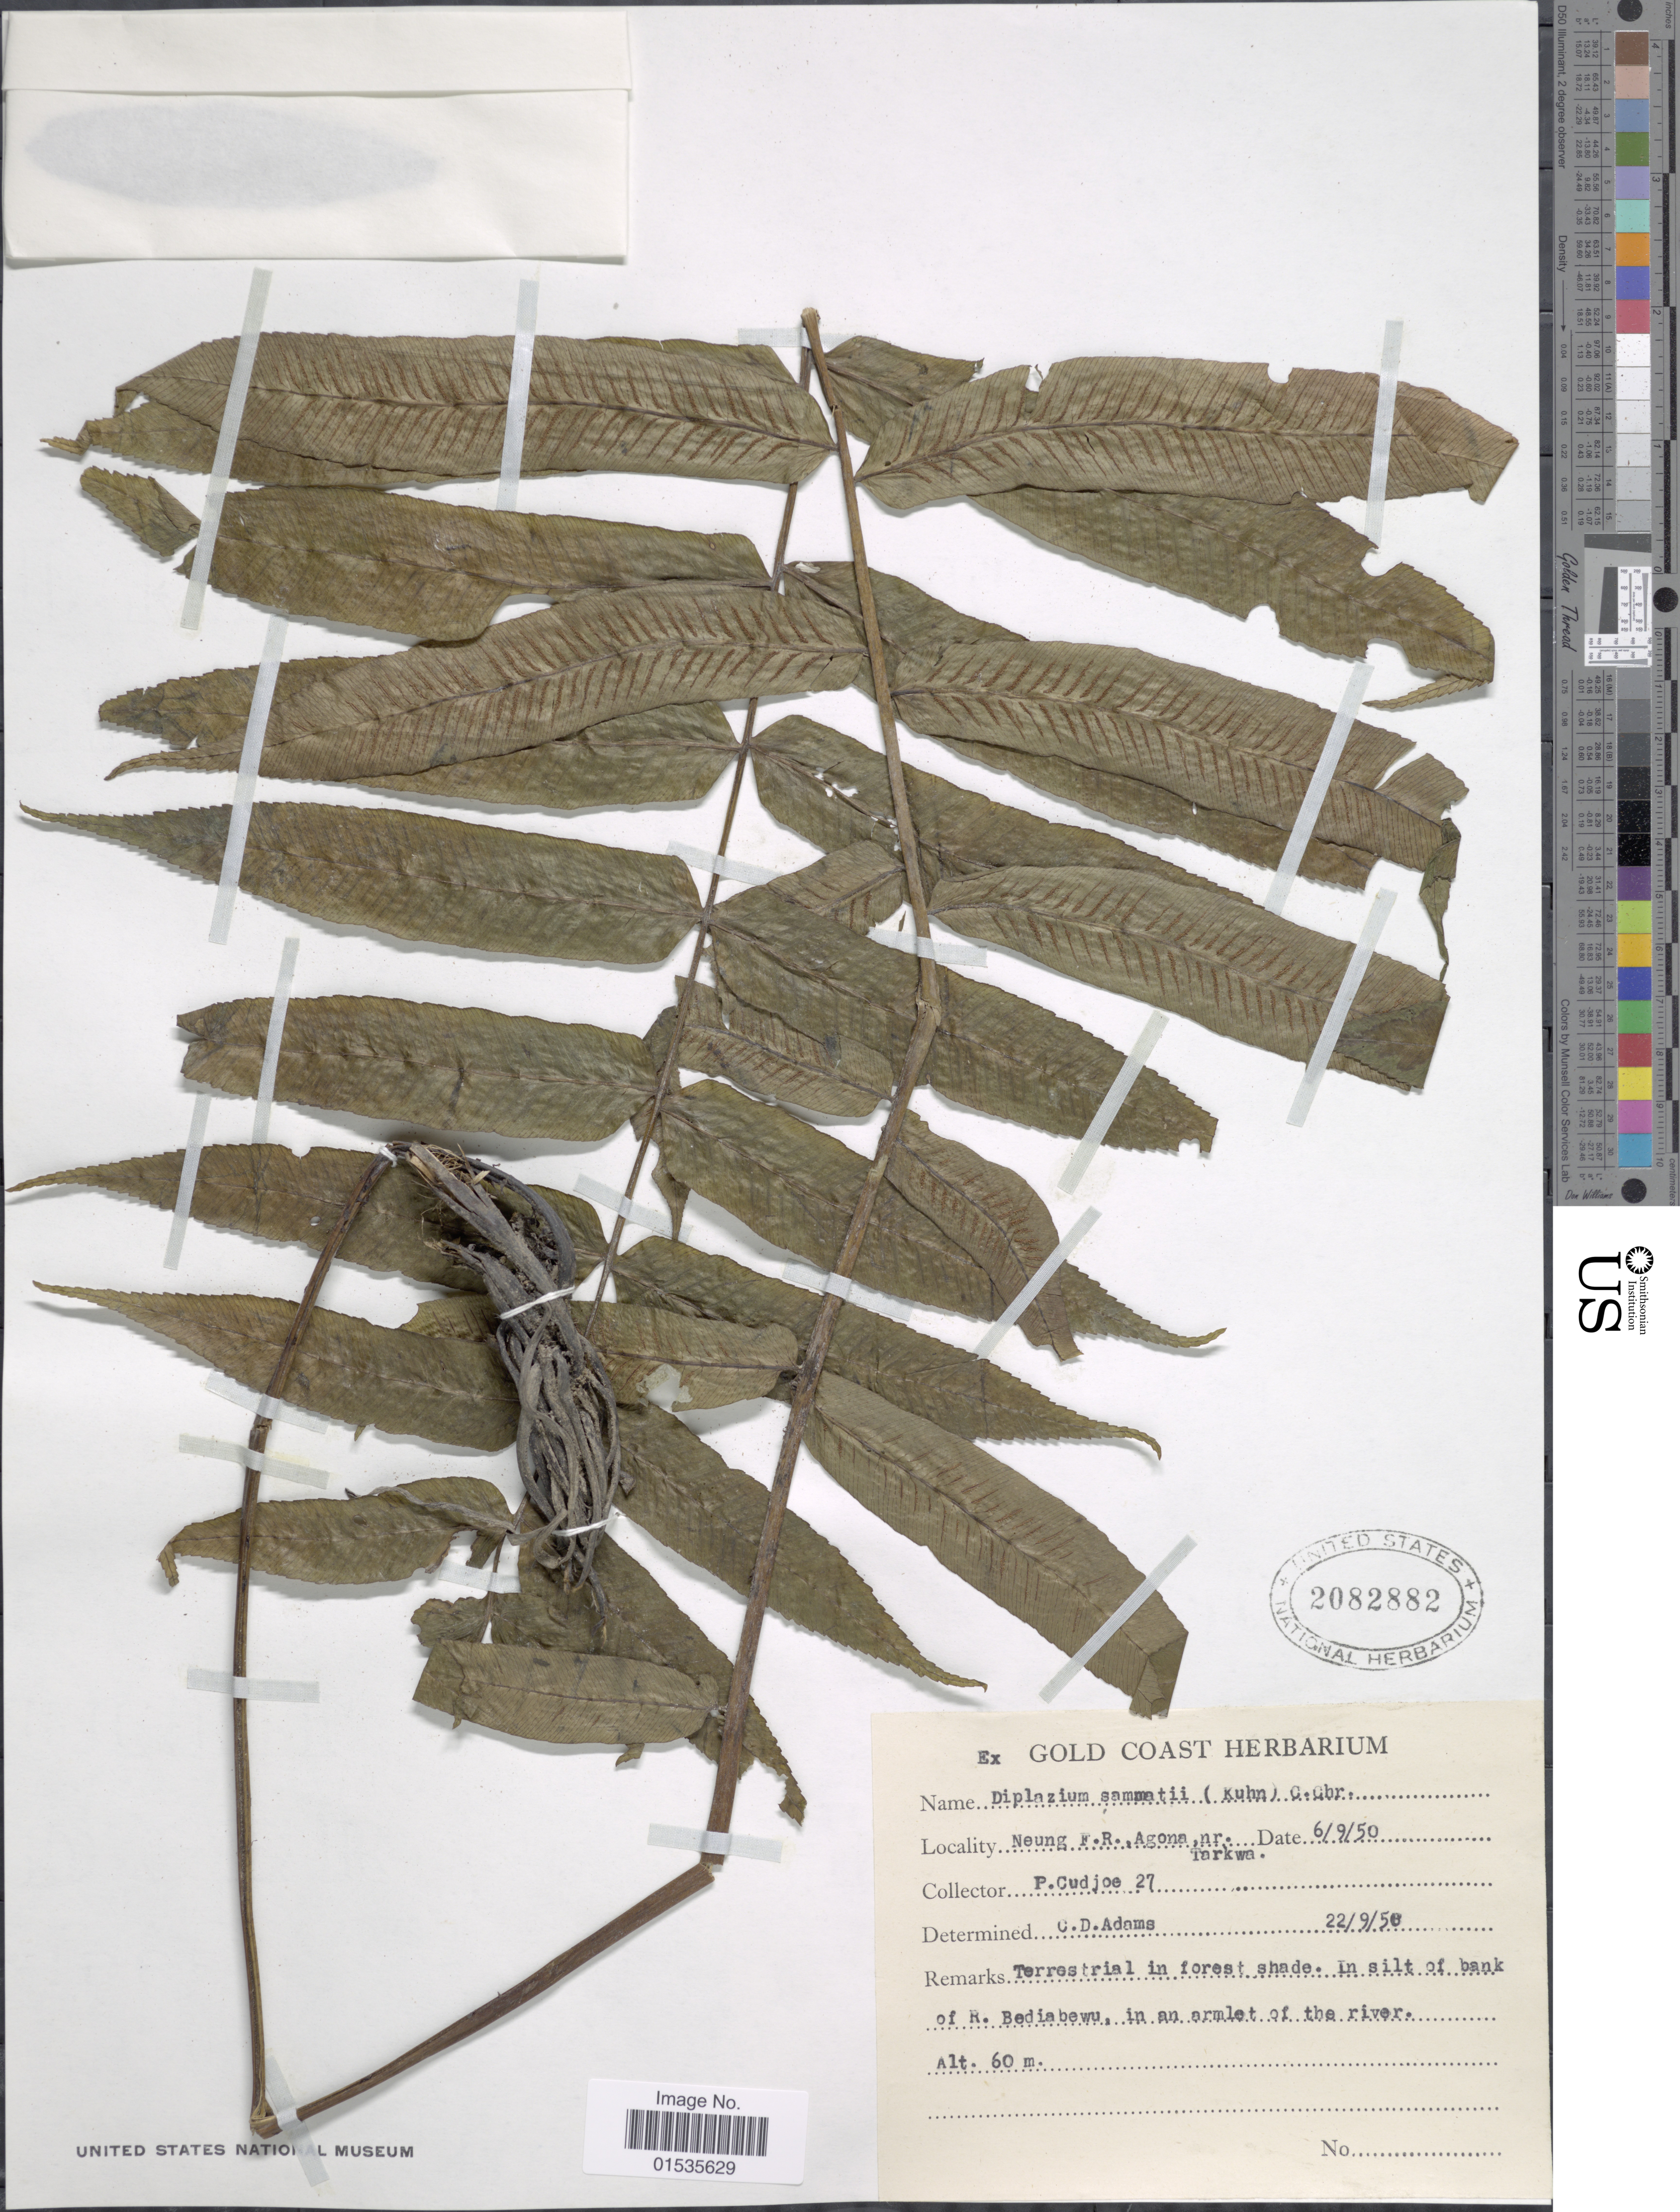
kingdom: Plantae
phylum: Tracheophyta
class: Polypodiopsida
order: Polypodiales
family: Athyriaceae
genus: Diplazium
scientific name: Diplazium sammatii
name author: (Kuhn) C. Chr.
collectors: P. Cudjoe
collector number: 27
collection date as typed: Transcribed d/m/y: 6/9/50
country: Ghana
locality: Neung F.R., Agona, nr. Tarkwa.In silt bank of R. Bediabewu.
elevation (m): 60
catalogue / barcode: US 2082882